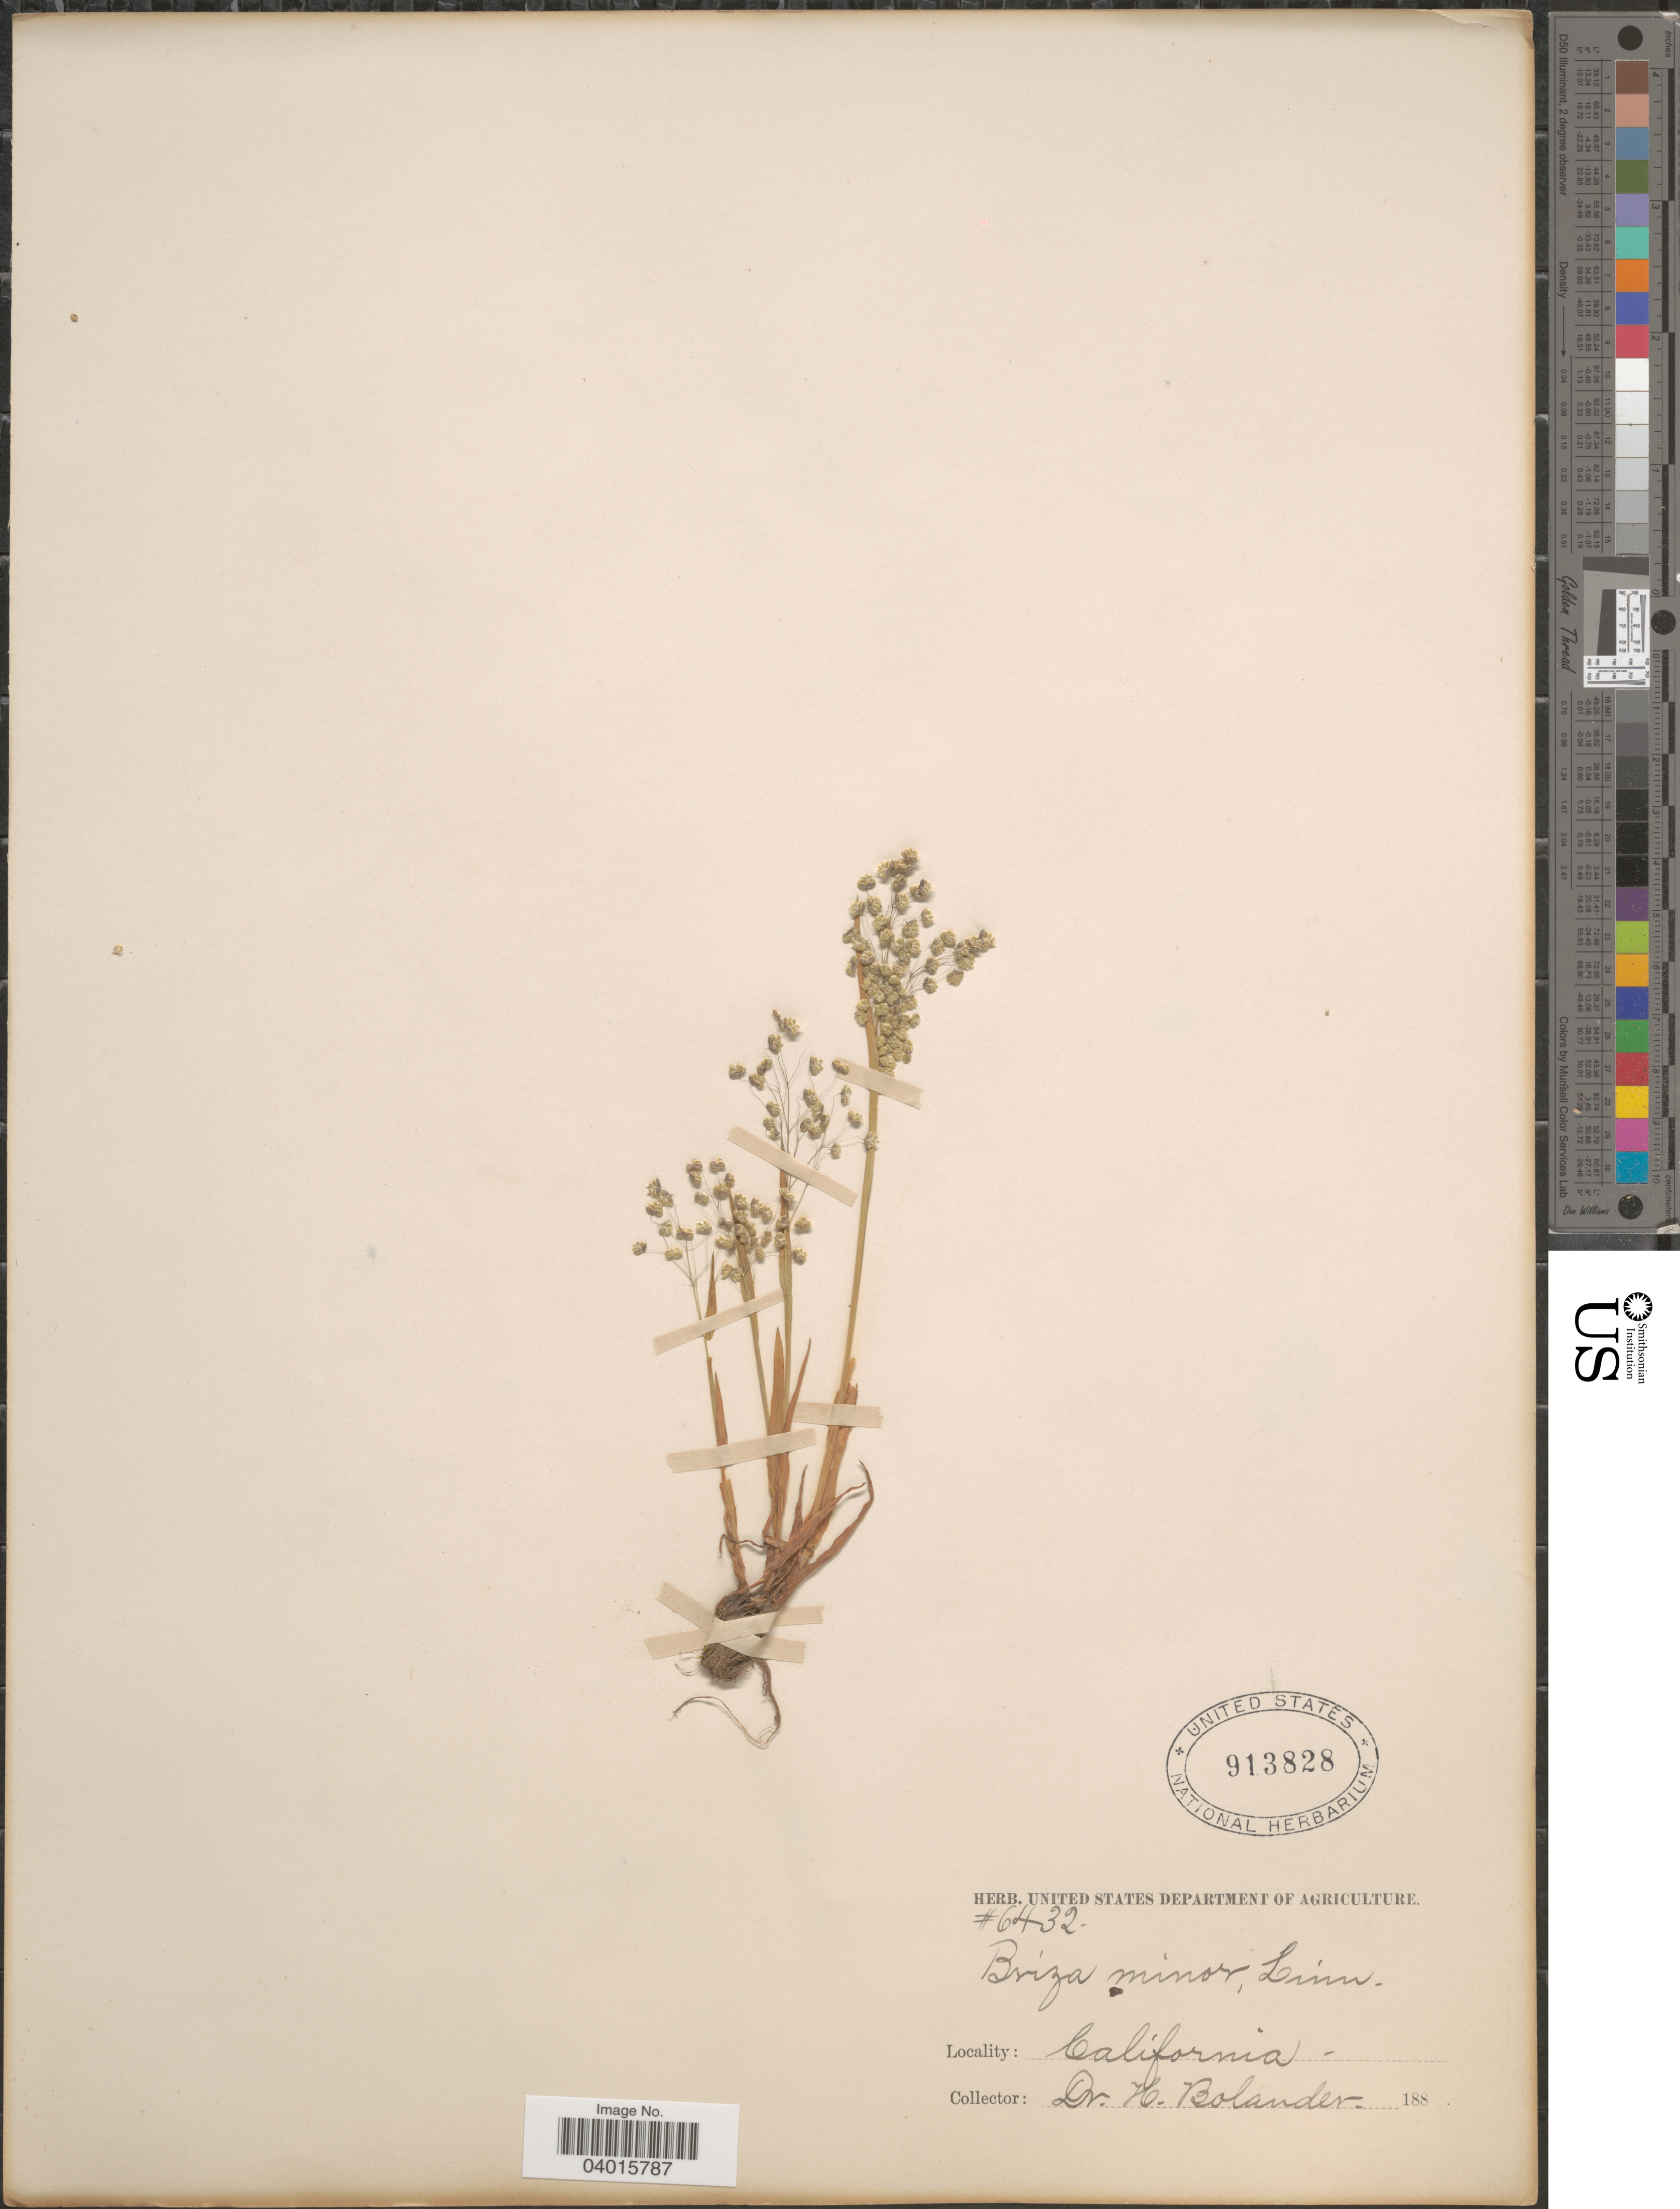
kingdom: Plantae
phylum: Tracheophyta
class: Liliopsida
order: Poales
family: Poaceae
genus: Briza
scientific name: Briza minor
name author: L.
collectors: H. Bolander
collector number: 6432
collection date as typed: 188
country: United States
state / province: California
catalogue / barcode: US 913828